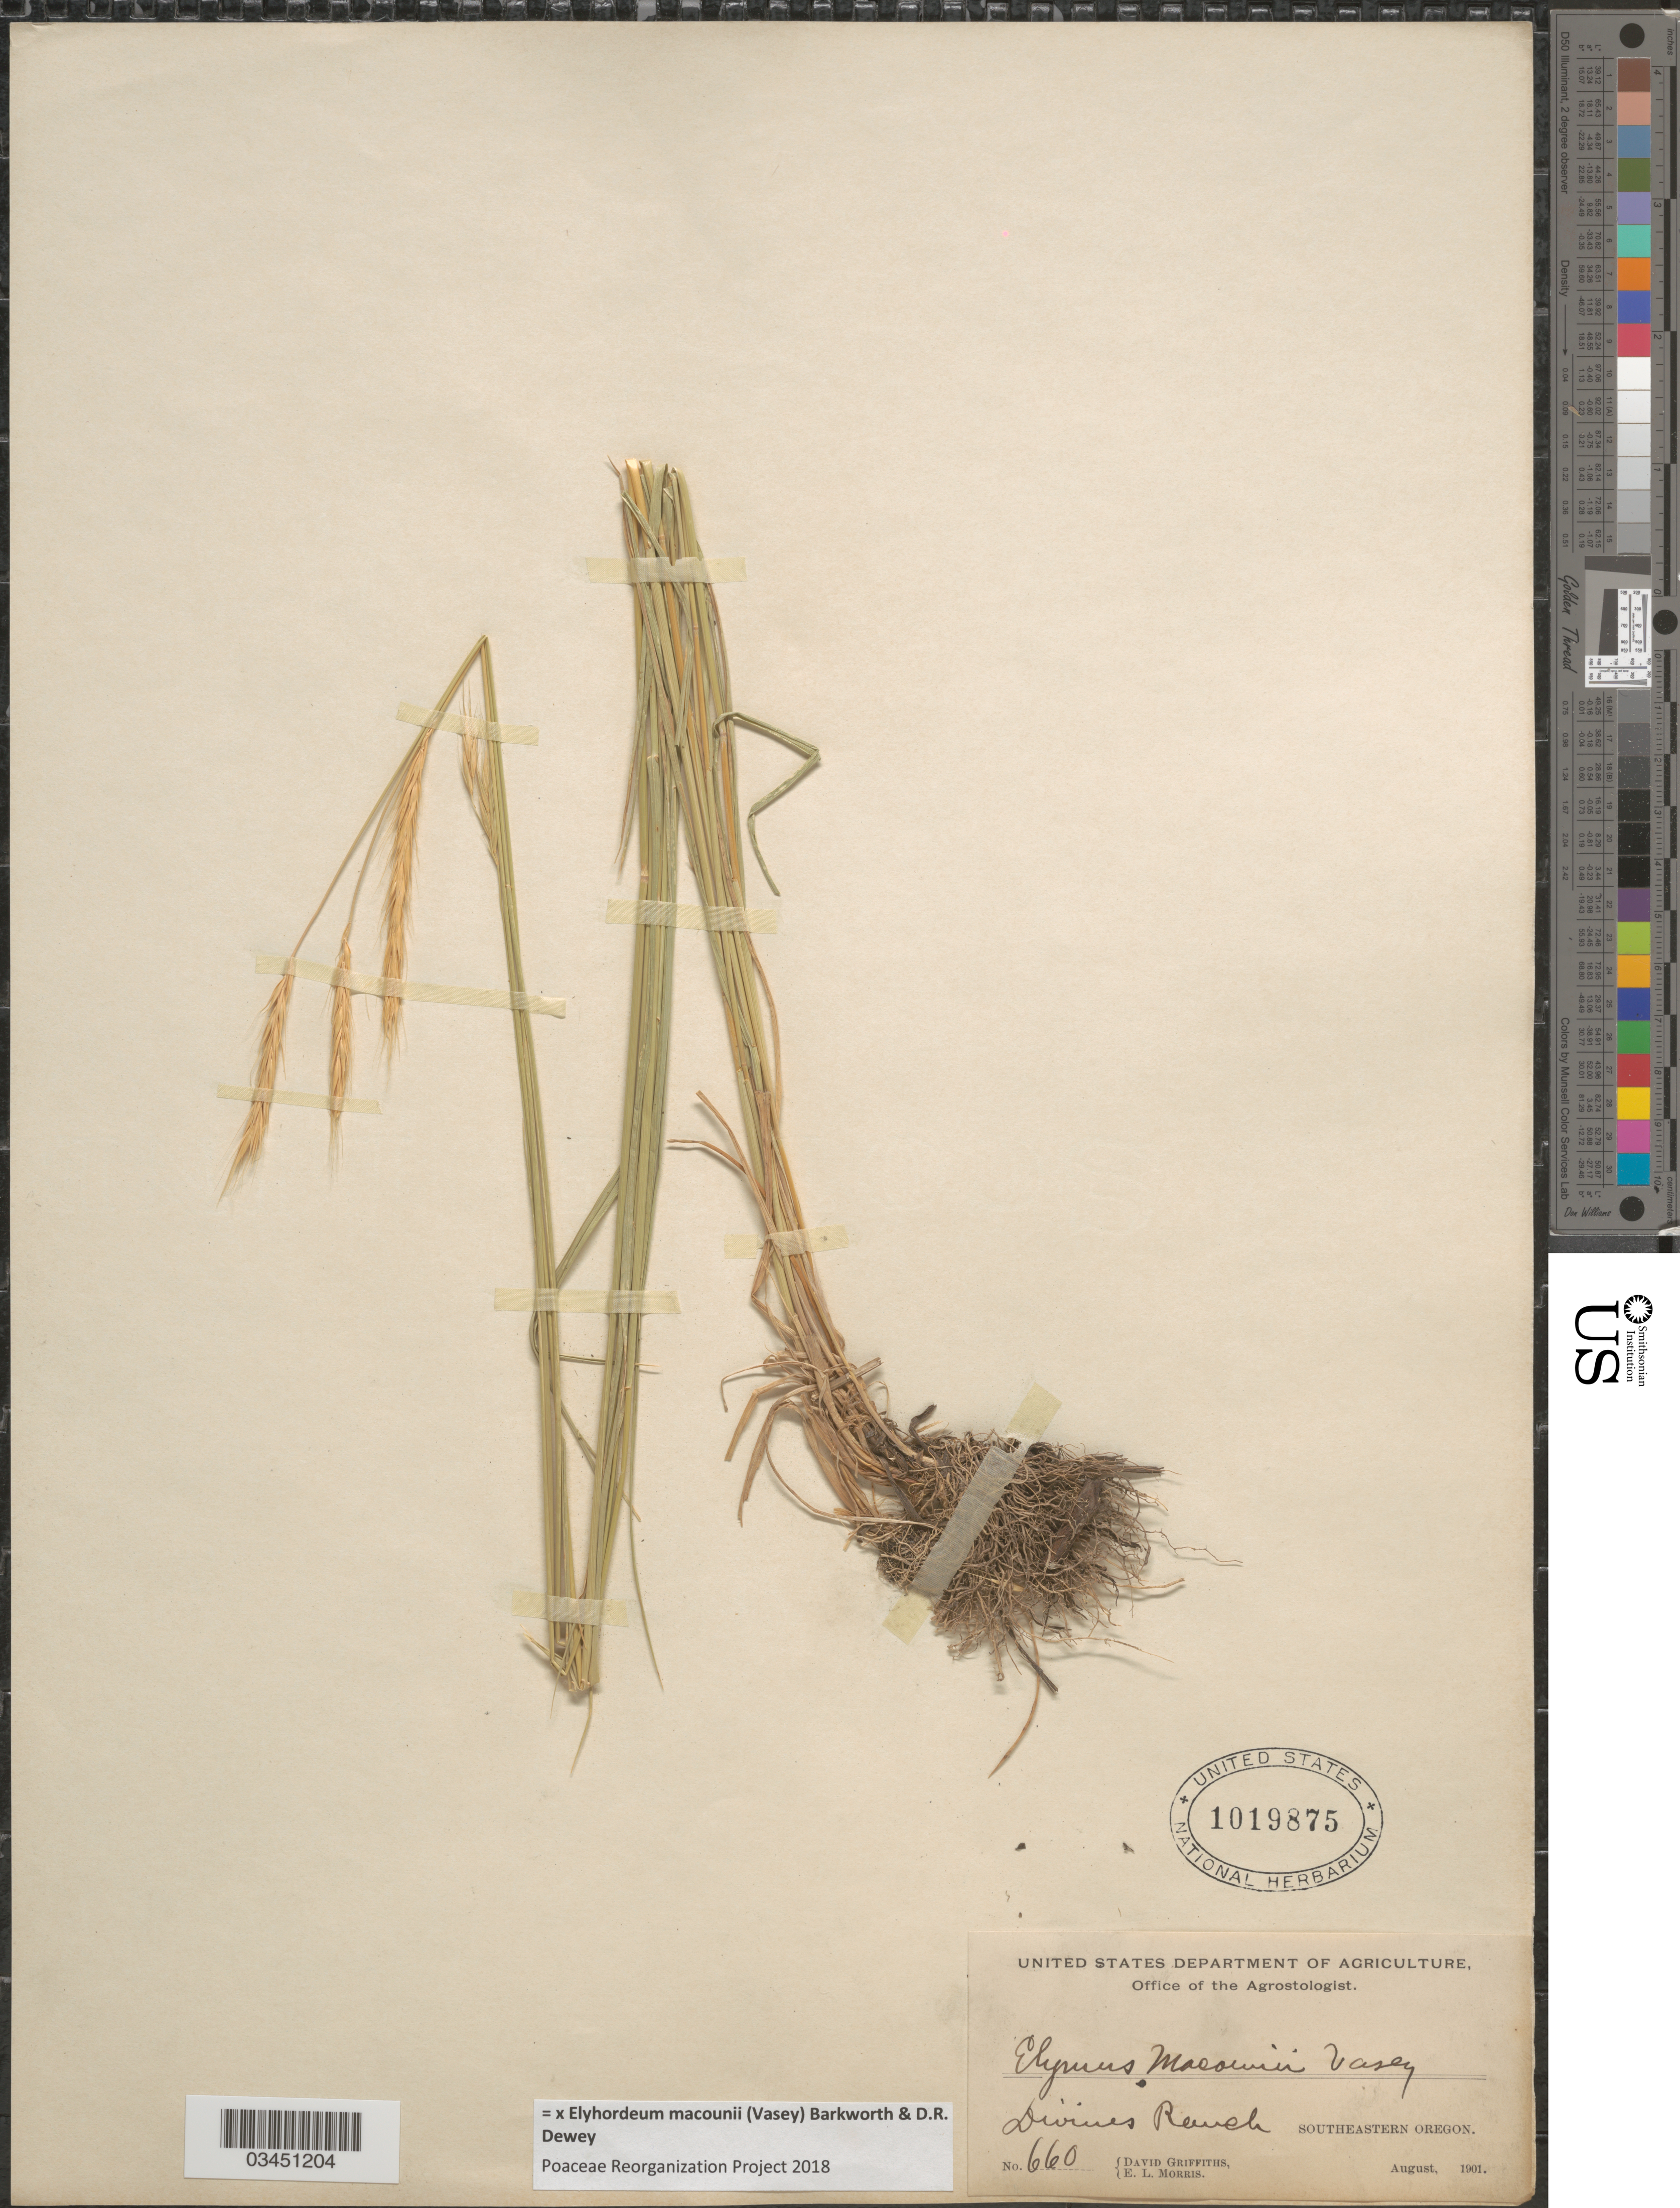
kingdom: Plantae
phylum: Tracheophyta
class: Liliopsida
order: Poales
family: Poaceae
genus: Elyhordeum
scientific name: x Elyhordeum macounii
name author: (Vasey) Barkworth & Dewey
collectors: D. Griffiths & E. Morris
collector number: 660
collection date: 1901-08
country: United States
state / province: Oregon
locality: Divines Ranch. Southeastern Oregon.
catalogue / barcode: US 1019875